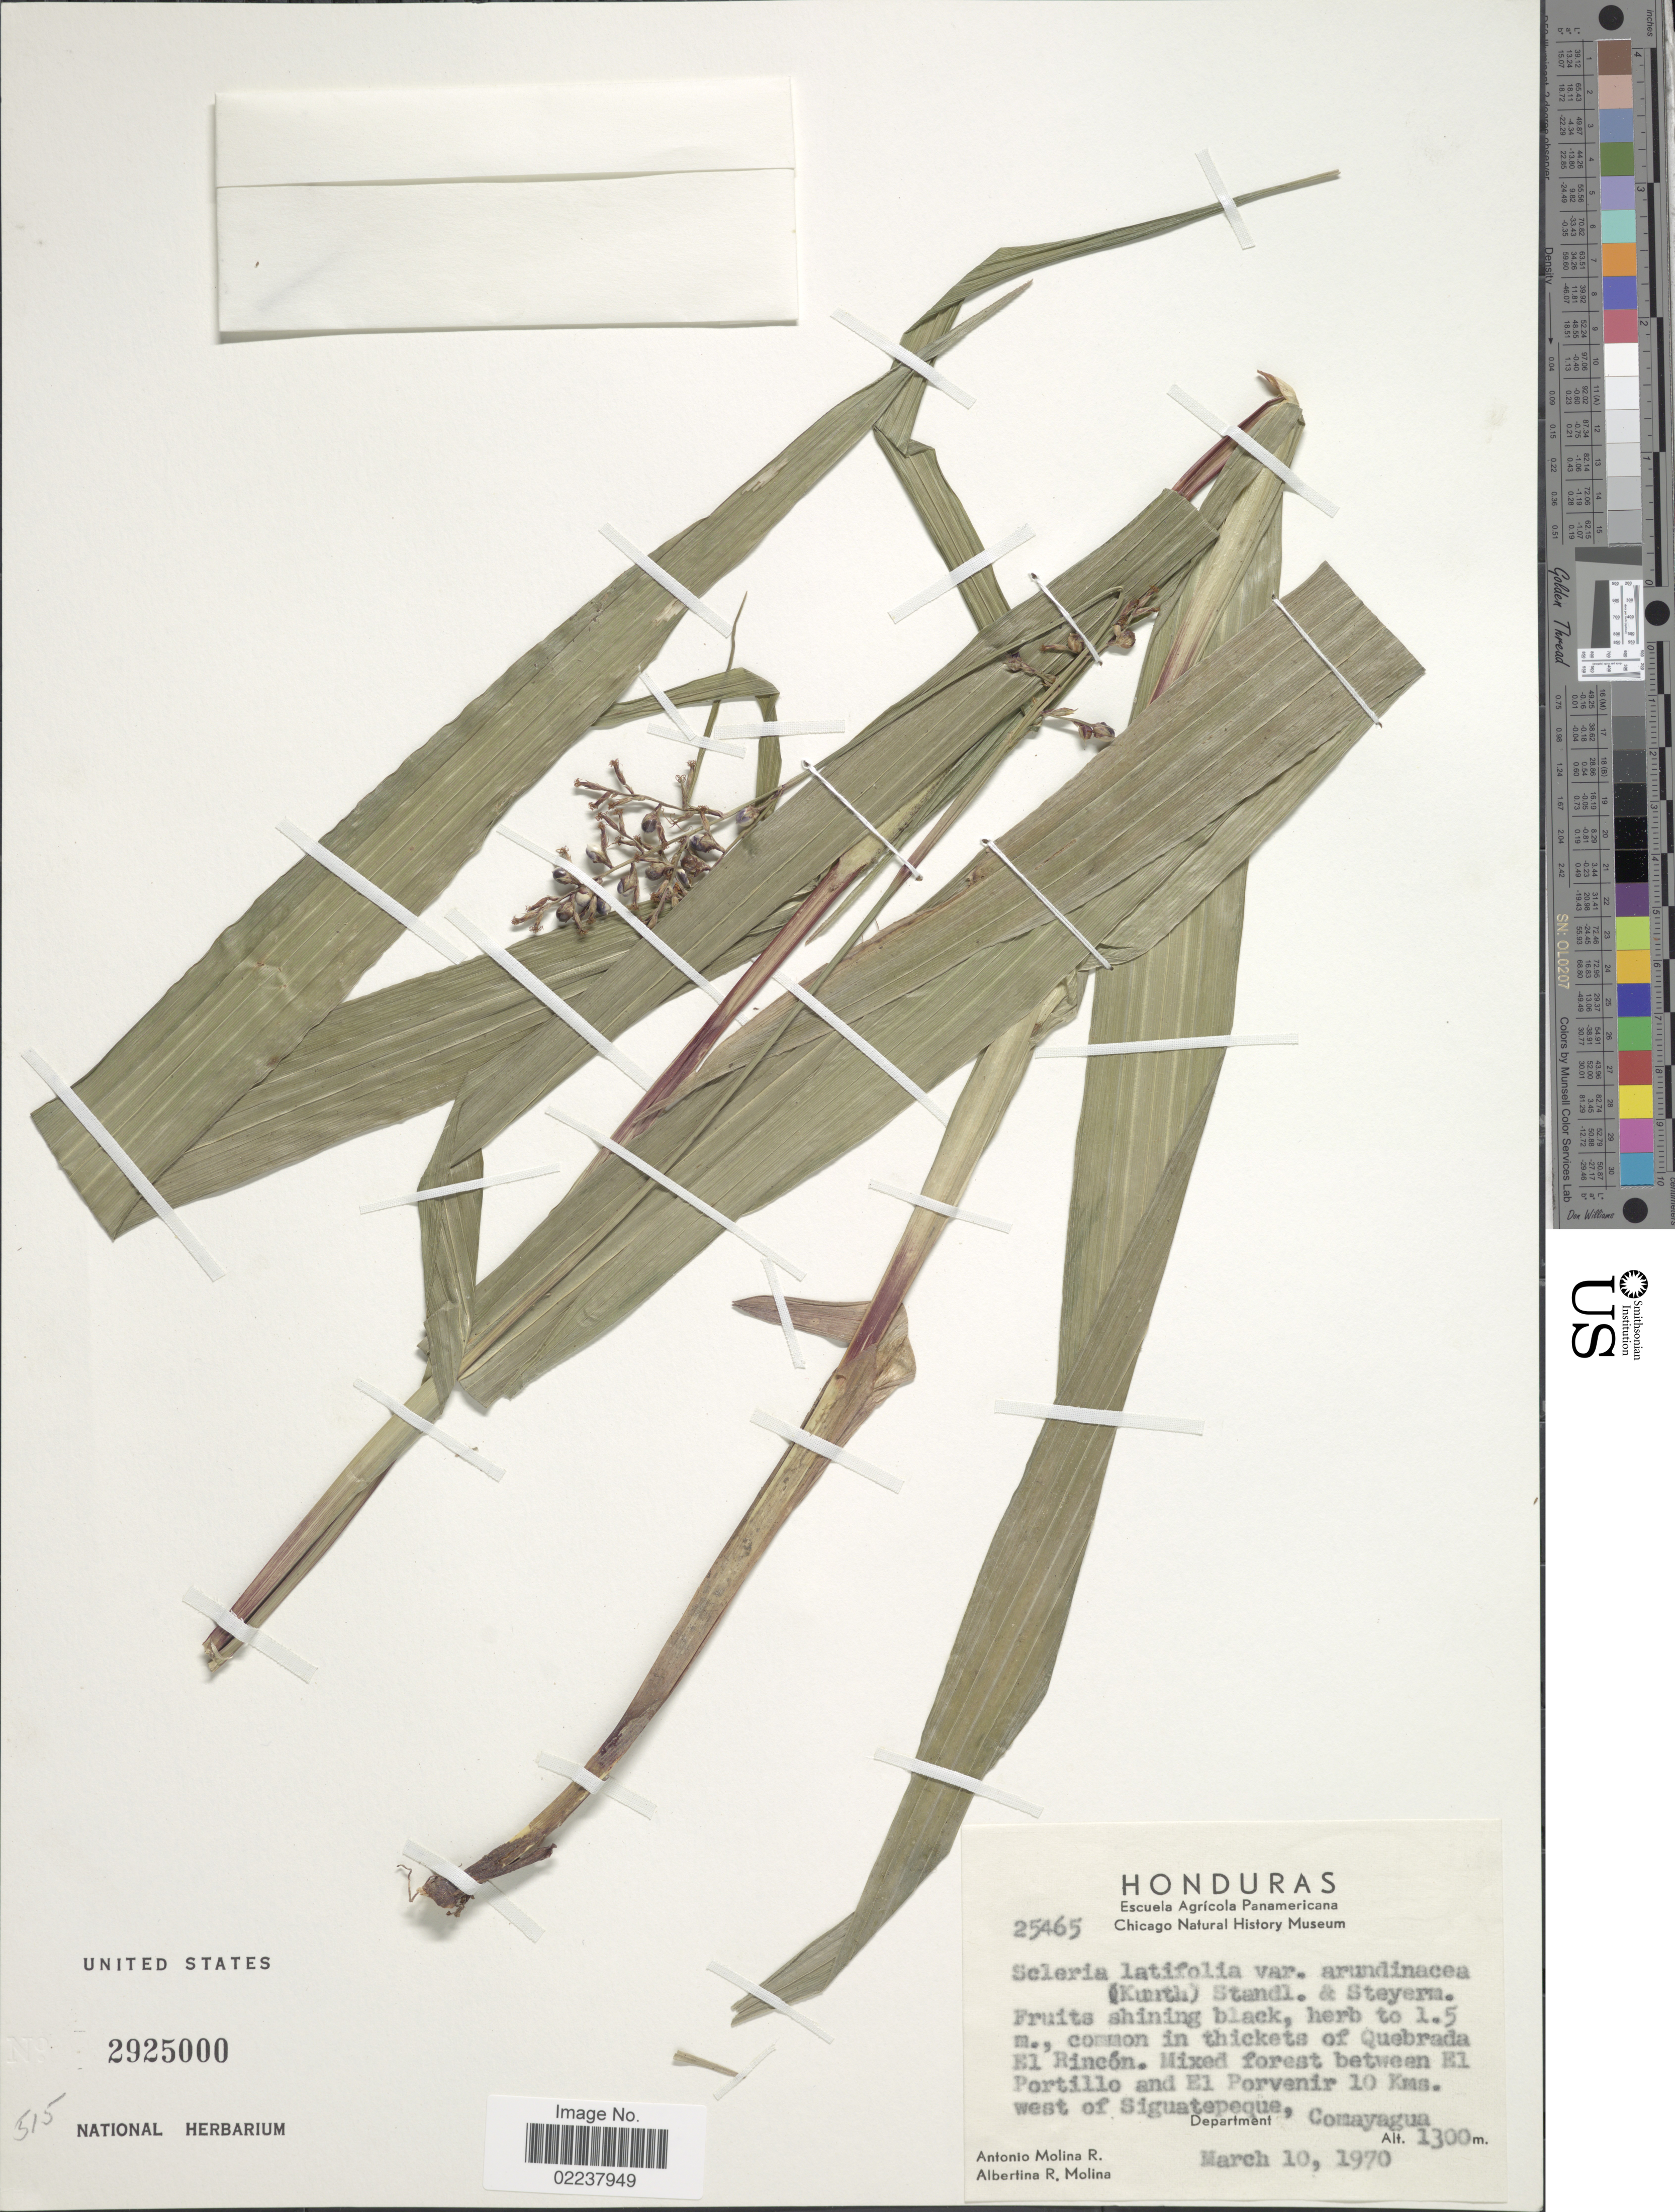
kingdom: Plantae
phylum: Tracheophyta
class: Liliopsida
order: Poales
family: Cyperaceae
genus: Scleria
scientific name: Scleria latifolia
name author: Sw.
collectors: A. Molina R. & A. R. Molina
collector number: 25465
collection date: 1970-03-10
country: Honduras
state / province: Comayagua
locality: Common in thickets of Quebrada El Rincon. Mixed forest between El Portillo and El Porvenir 10 kms. west of Siguatepeque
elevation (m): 1300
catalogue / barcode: US 2925000